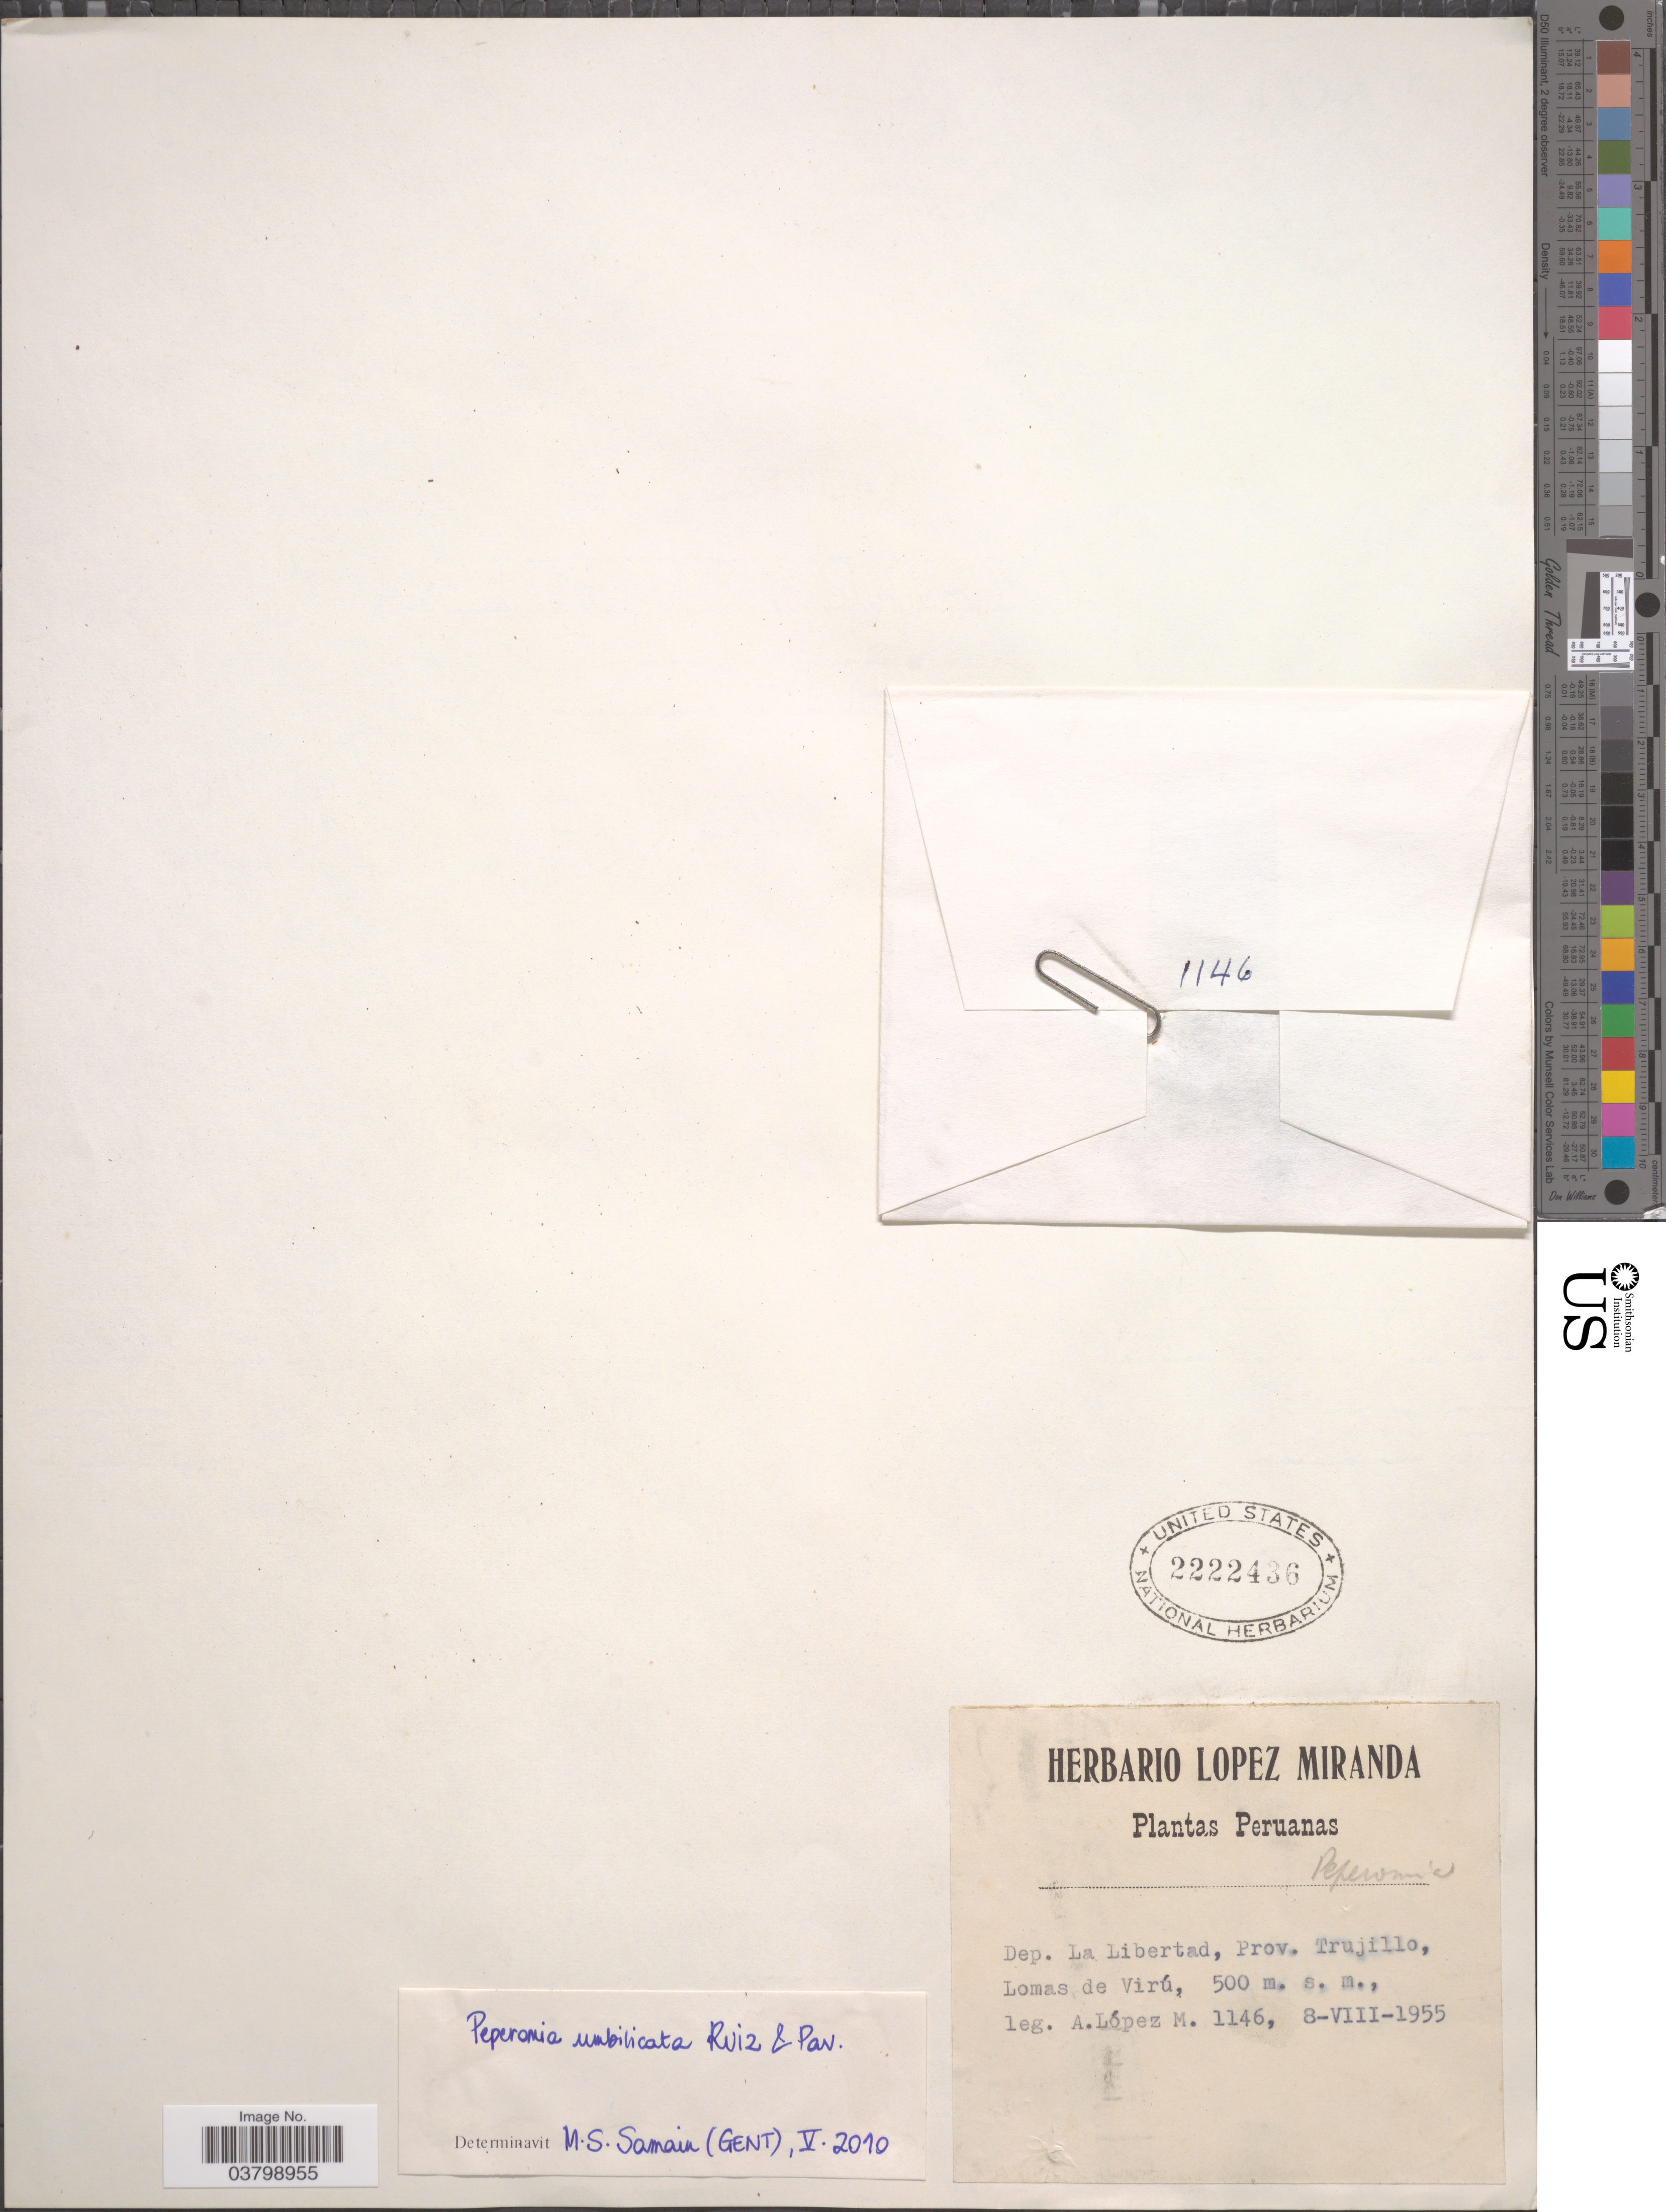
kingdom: Plantae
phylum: Tracheophyta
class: Magnoliopsida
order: Piperales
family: Piperaceae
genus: Peperomia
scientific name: Peperomia umbilicata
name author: Ruiz & Pav.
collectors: A. López M.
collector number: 1146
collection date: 1955-08-08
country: Peru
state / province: La Libertad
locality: Dep. La Libertad, Prov. Trujillo, Lomas de Virú.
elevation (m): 500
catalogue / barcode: US 2222436